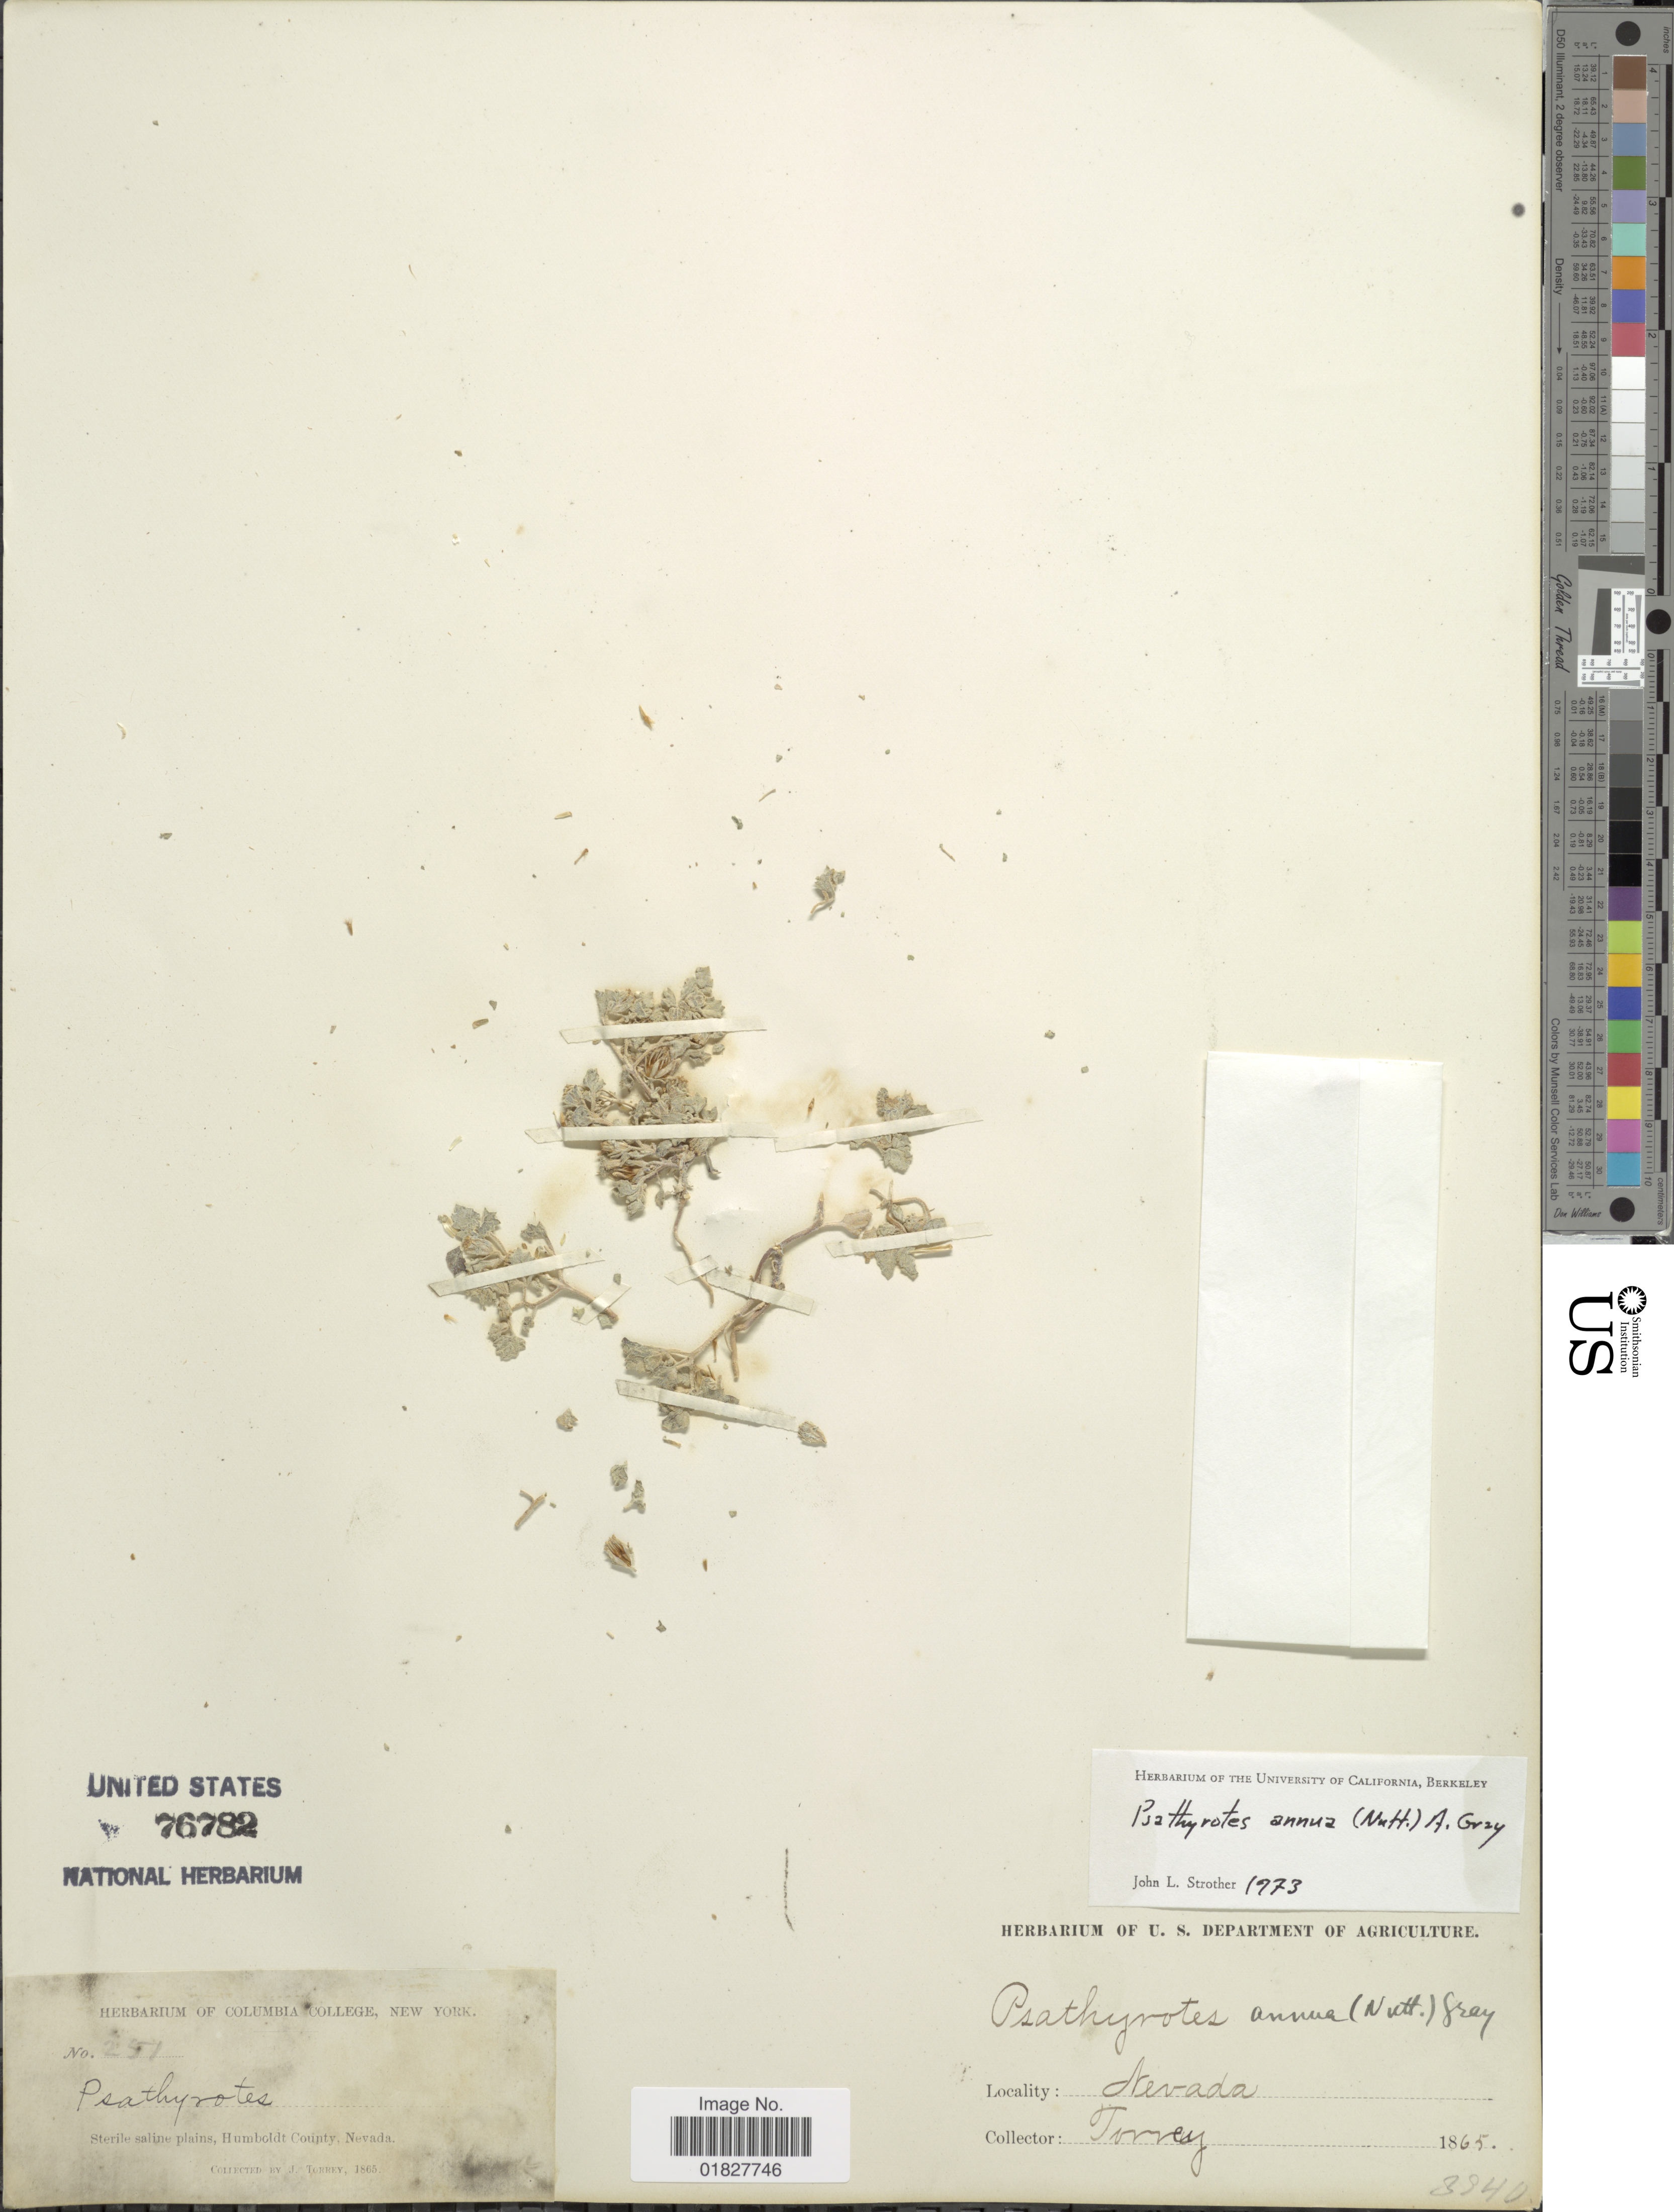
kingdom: Plantae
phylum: Tracheophyta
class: Magnoliopsida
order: Asterales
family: Asteraceae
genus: Psathyrotes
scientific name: Psathyrotes annua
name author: (Nutt.) A. Gray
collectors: J. Torrey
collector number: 251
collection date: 1865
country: United States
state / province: Nevada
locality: Humboldt County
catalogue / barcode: US 76782